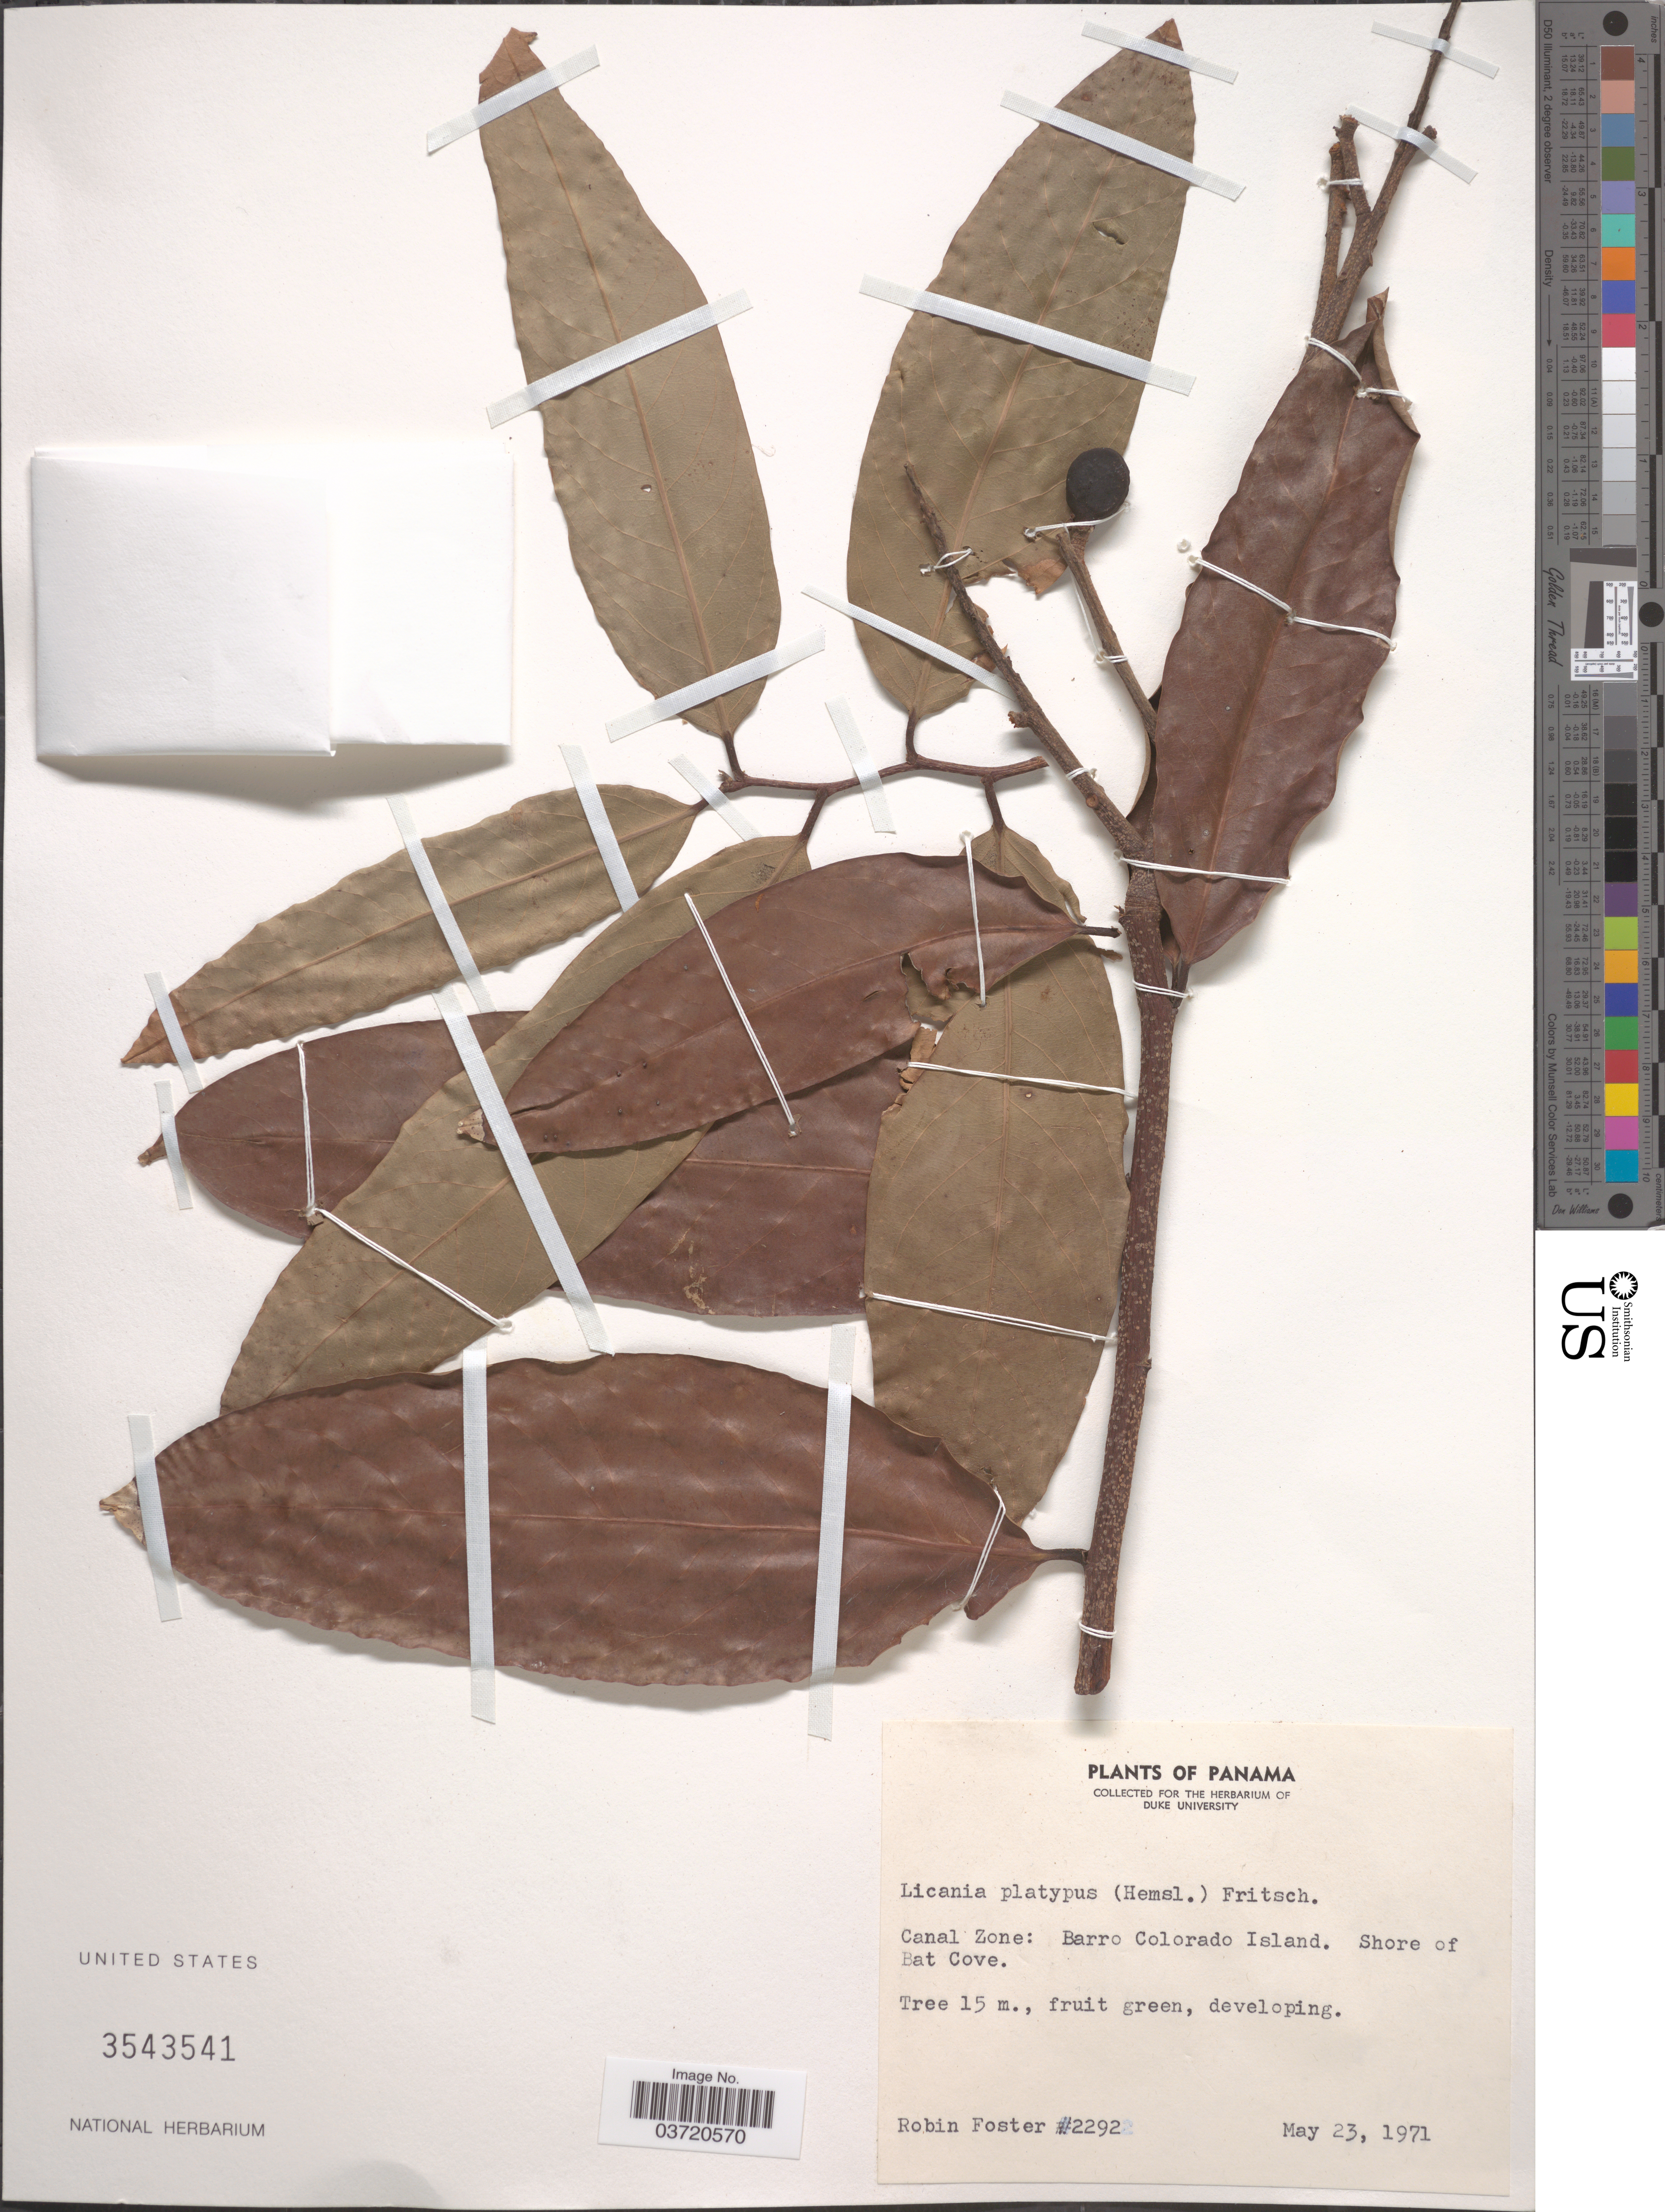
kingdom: Plantae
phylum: Tracheophyta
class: Magnoliopsida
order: Malpighiales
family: Chrysobalanaceae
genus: Moquilea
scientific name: Moquilea platypus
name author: Hemsl.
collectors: R. B. Foster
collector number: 2292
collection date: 1971-05-23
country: Panama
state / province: Panamá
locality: Canal Zone: Barro Colorado Island. Shore of Bat Cove.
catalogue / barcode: US 3543541